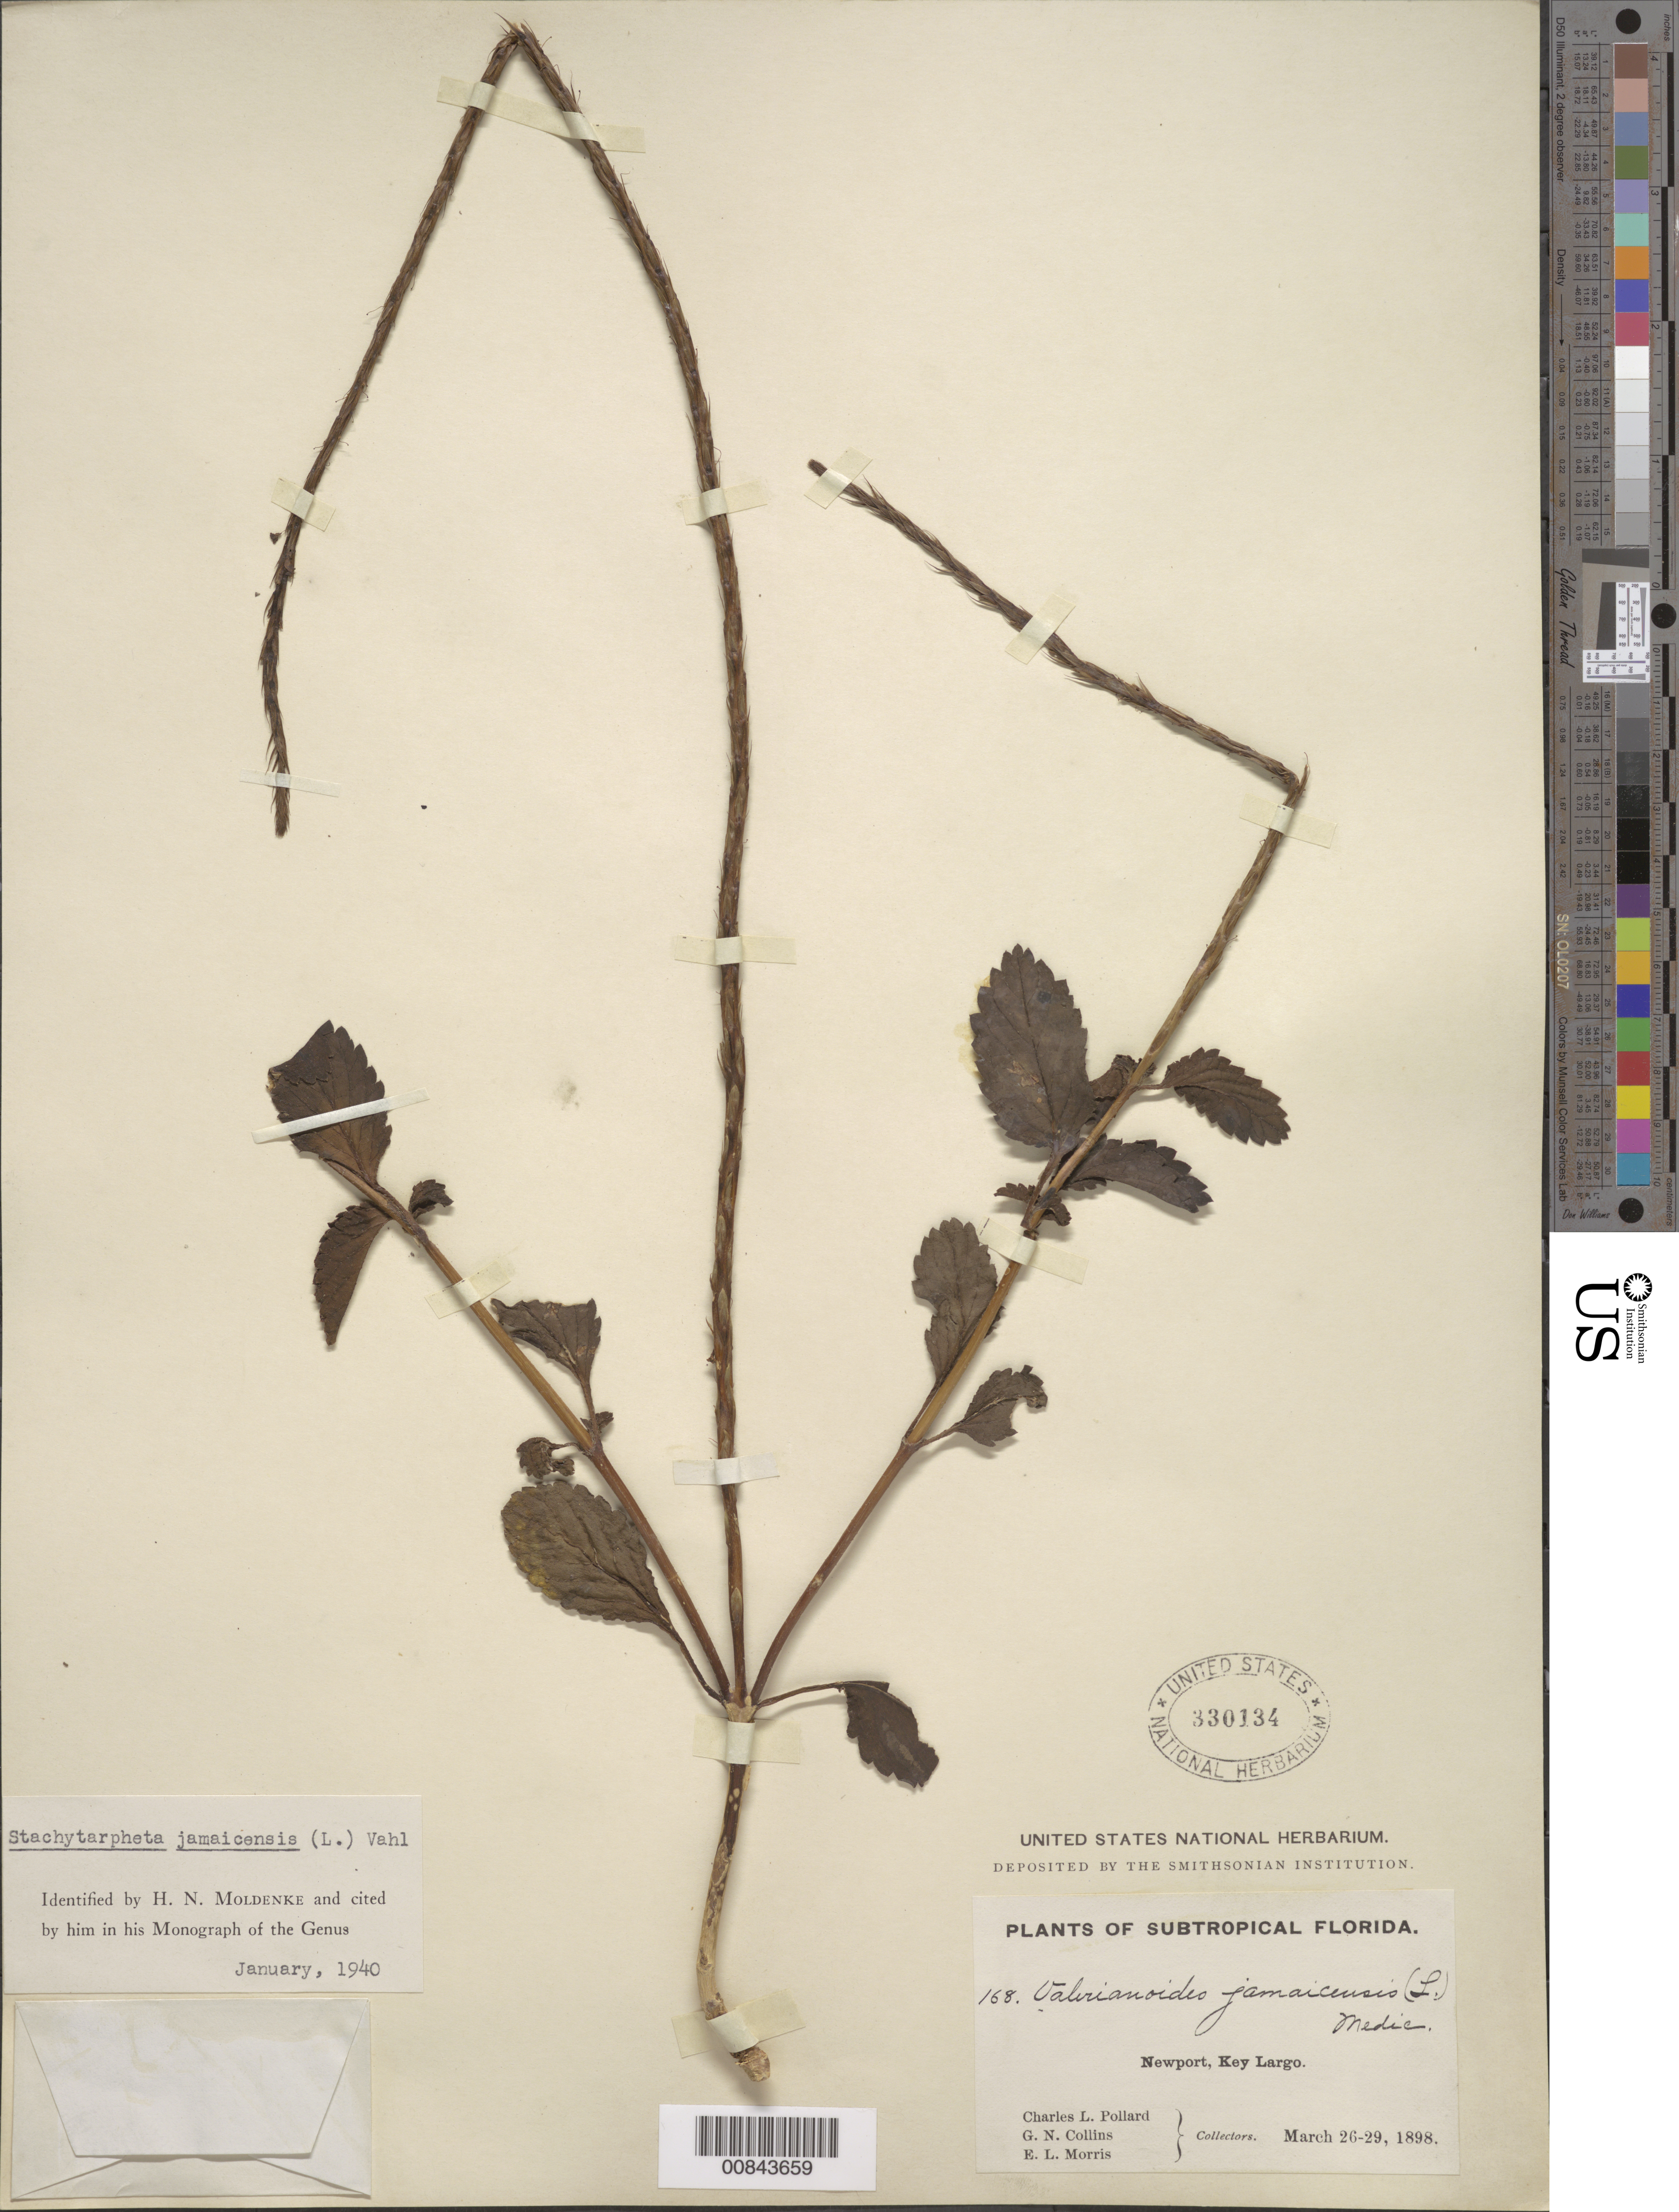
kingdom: Plantae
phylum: Tracheophyta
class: Magnoliopsida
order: Lamiales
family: Verbenaceae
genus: Stachytarpheta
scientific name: Stachytarpheta jamaicensis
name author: (L.) Vahl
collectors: C. L. Pollard, G. Collins & E. L. Morris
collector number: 168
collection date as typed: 26 Mar 1898 to 29 Mar 1898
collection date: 1898-03-26/1898-03-29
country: United States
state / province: Florida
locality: Newport, Key Largo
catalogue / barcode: US 330134